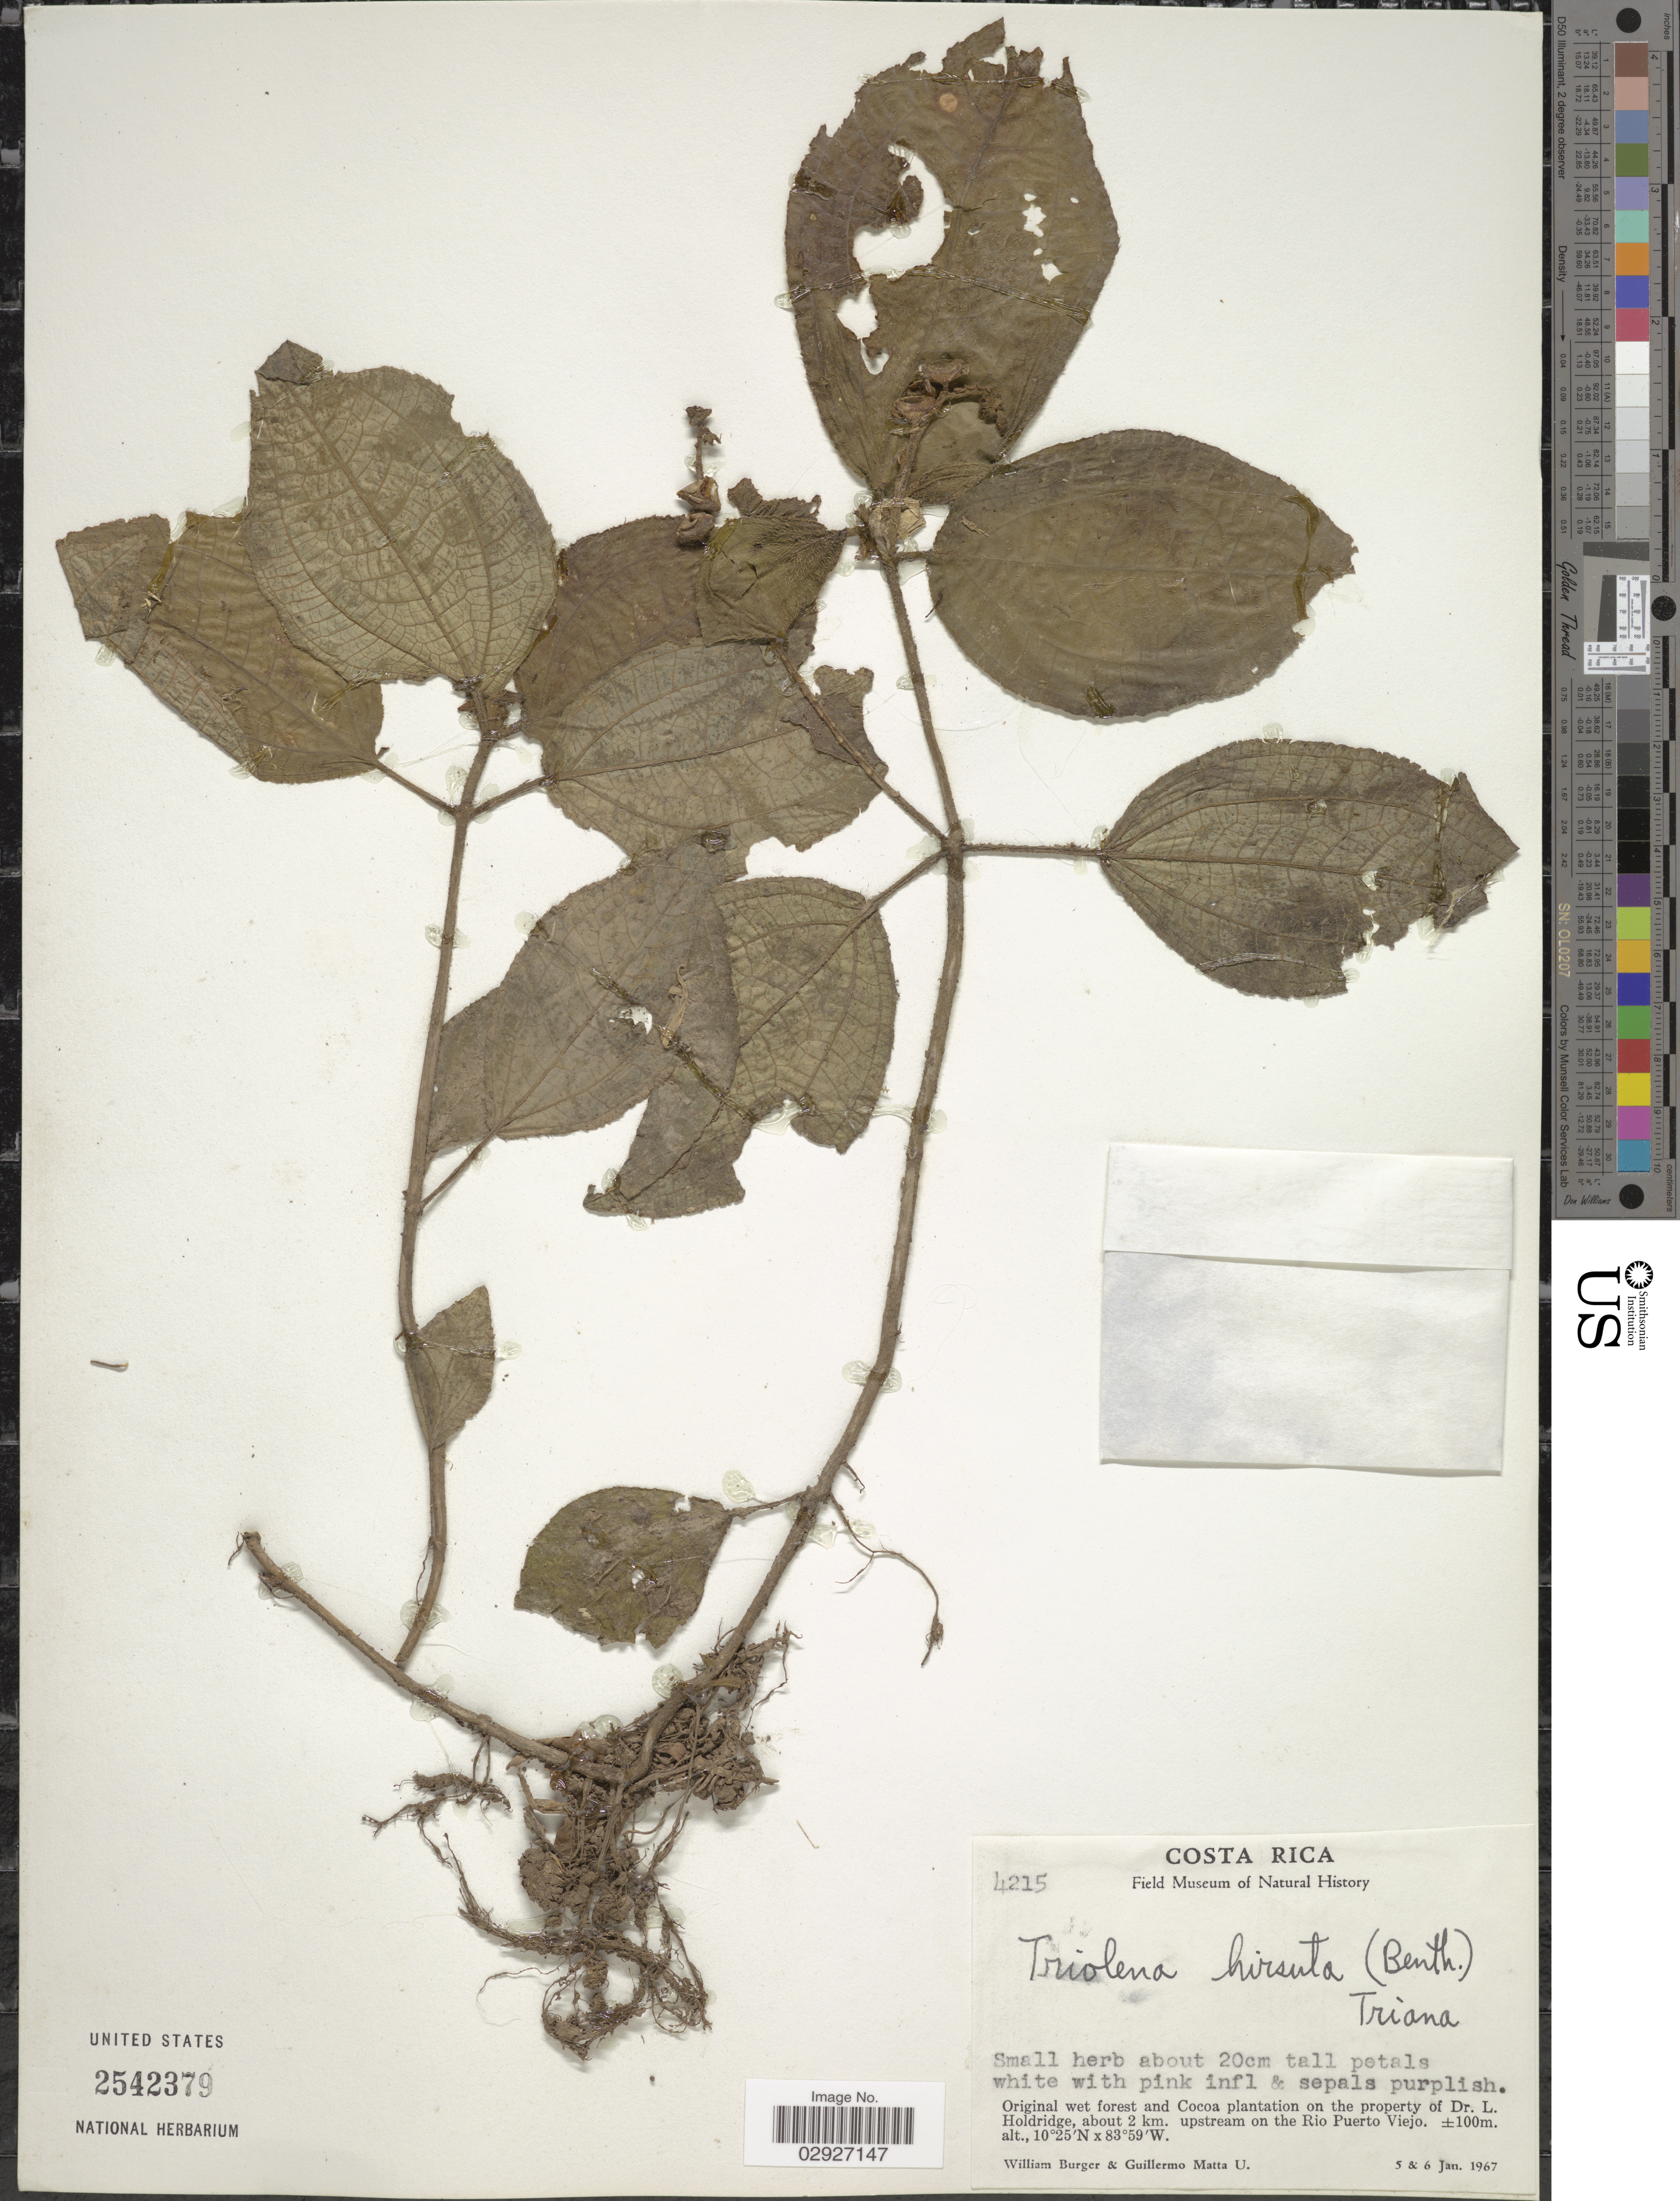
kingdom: Plantae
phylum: Tracheophyta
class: Magnoliopsida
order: Myrtales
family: Melastomataceae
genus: Triolena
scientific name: Triolena hirsuta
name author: (Benth.) Triana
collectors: W. Burger & G. Matta U.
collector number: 4215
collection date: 1967-01-05/1967-01-06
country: Costa Rica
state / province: Heredia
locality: About 2 km. upstream on the Rio Puerto Viejo.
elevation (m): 100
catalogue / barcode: US 2542379